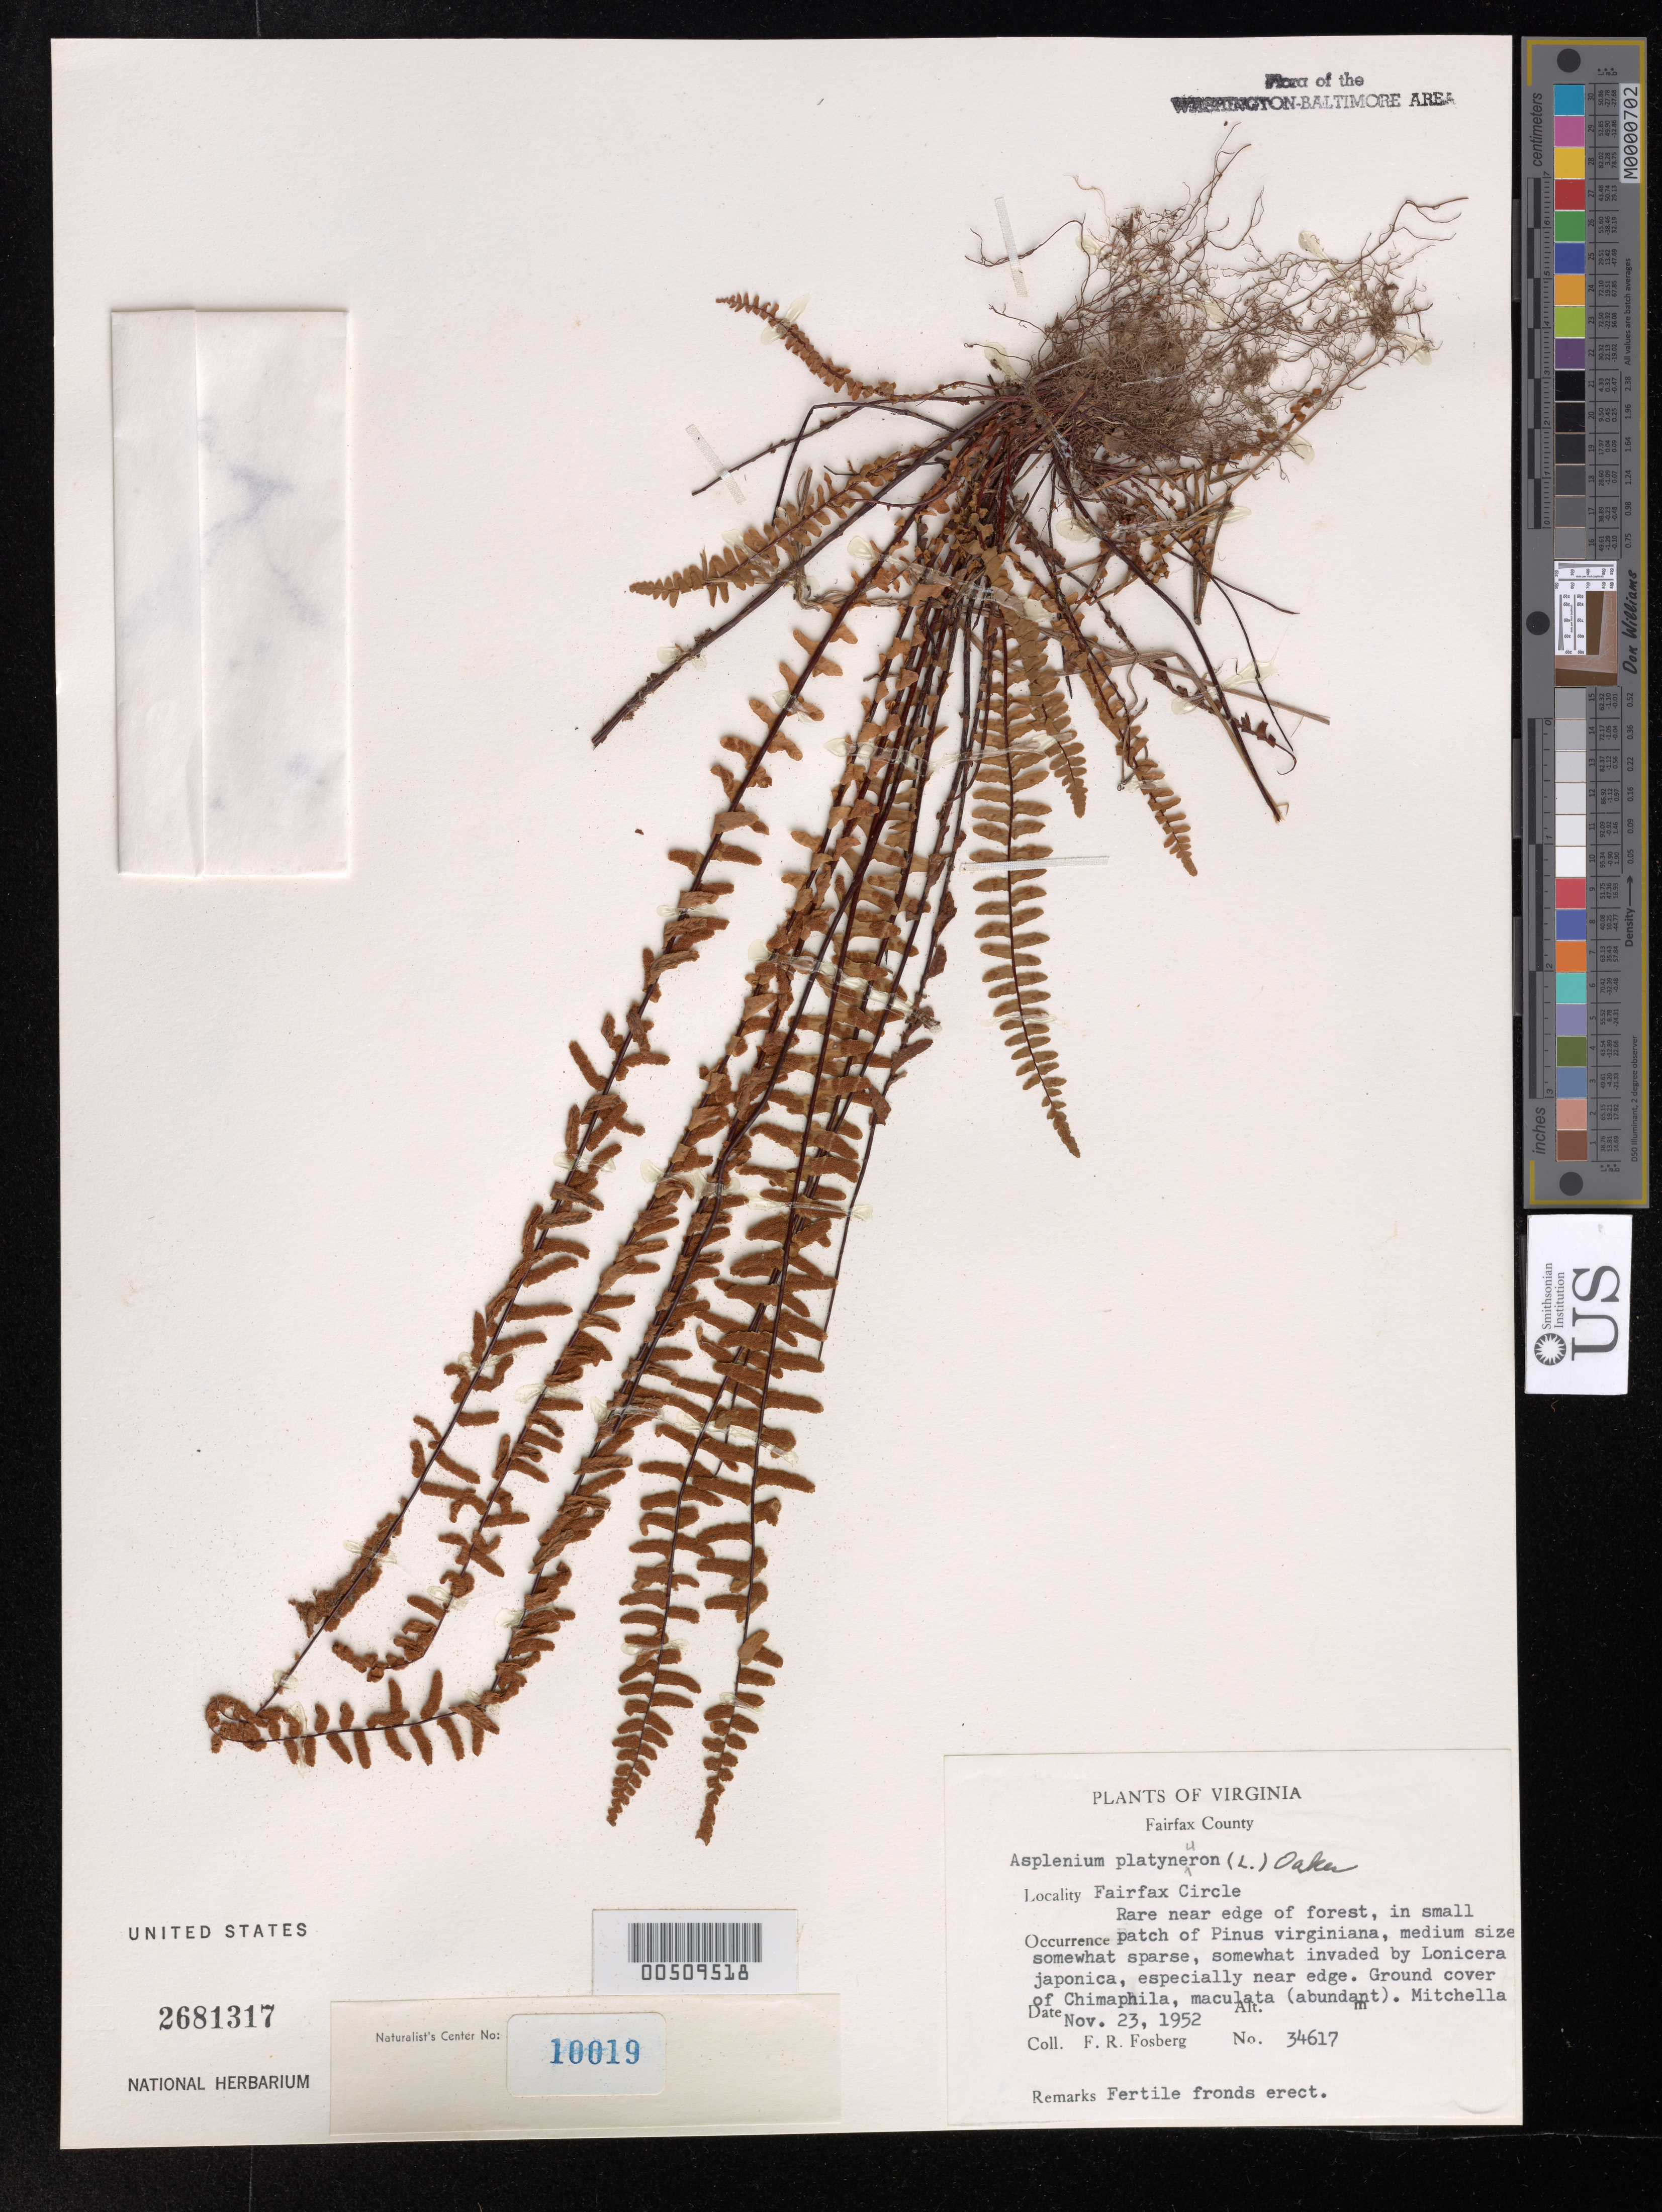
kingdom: Plantae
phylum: Tracheophyta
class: Polypodiopsida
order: Polypodiales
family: Aspleniaceae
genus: Asplenium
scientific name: Asplenium platyneuron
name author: (L.) Britton, Stearns & Poggenb.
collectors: F. R. Fosberg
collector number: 34617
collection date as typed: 23 Nov 1952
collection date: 1952-11-23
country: United States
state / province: Virginia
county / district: Fairfax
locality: Fairfax Circle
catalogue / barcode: US 2681317